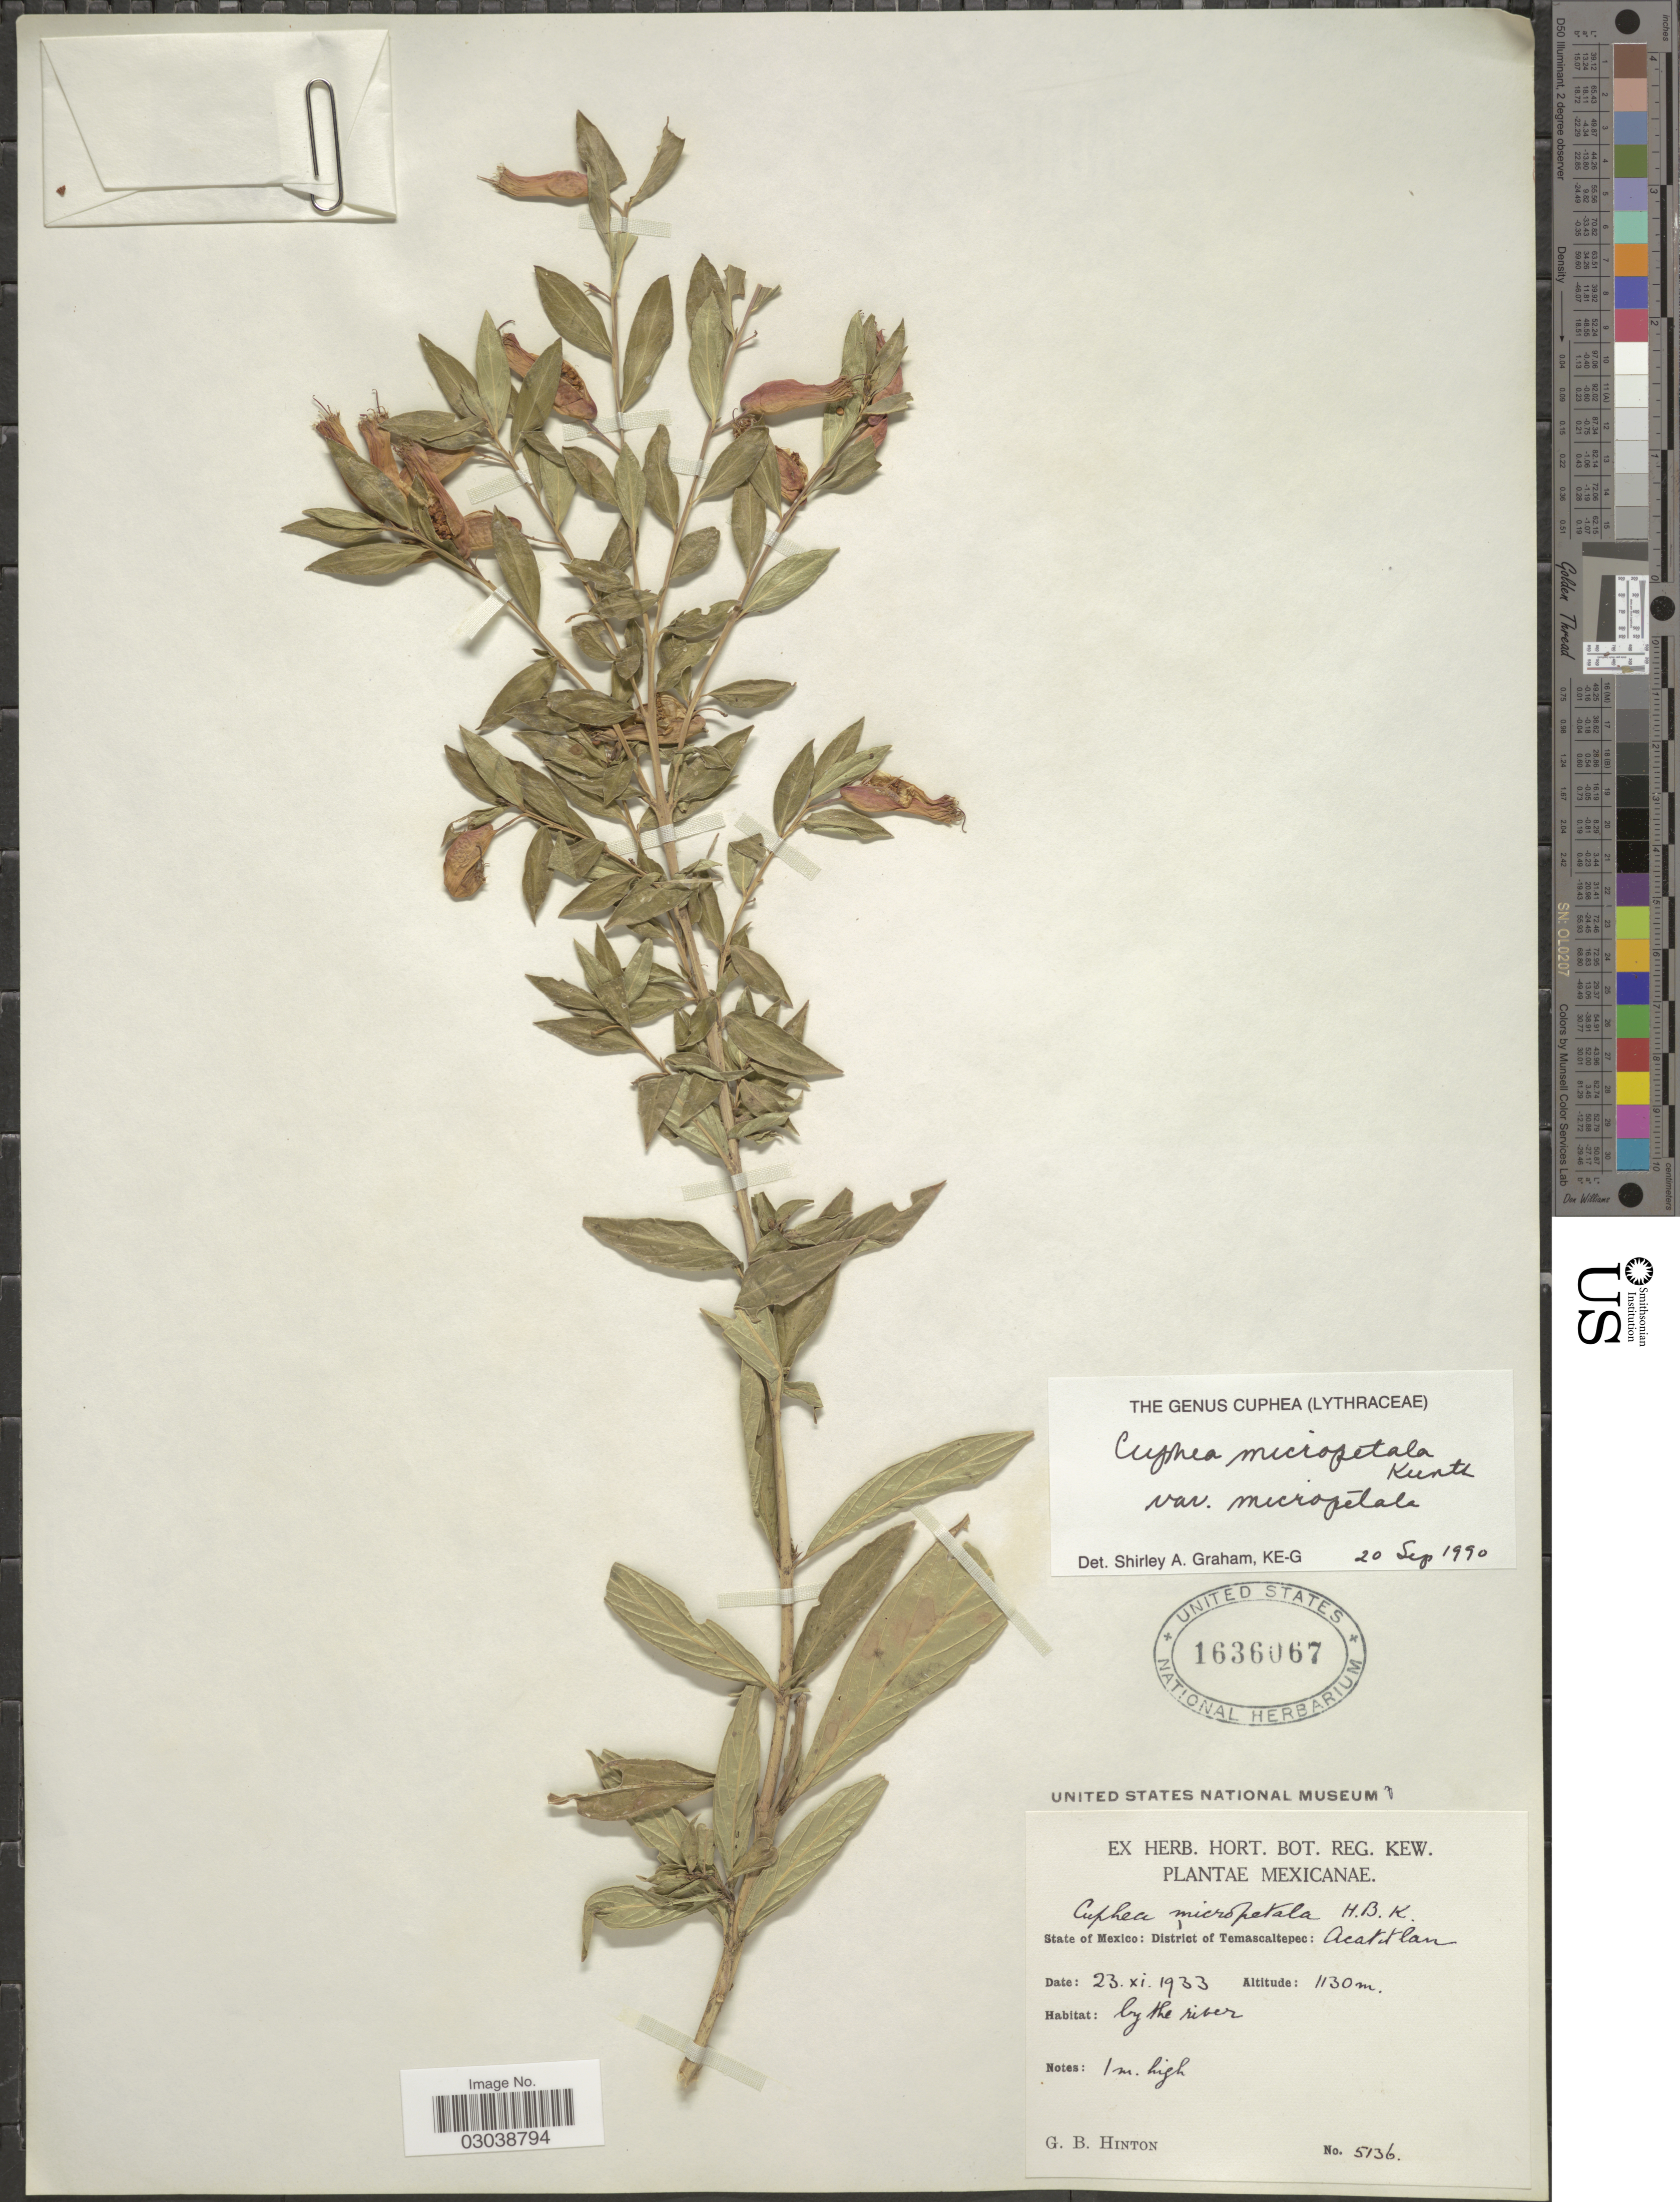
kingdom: Plantae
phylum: Tracheophyta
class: Magnoliopsida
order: Myrtales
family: Lythraceae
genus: Cuphea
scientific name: Cuphea micropetala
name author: Kunth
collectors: G. B. Hinton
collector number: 5136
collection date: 1933-11-23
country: Mexico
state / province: México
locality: District of Temascaltepec: Acatitlan.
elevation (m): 1130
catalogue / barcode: US 1636067